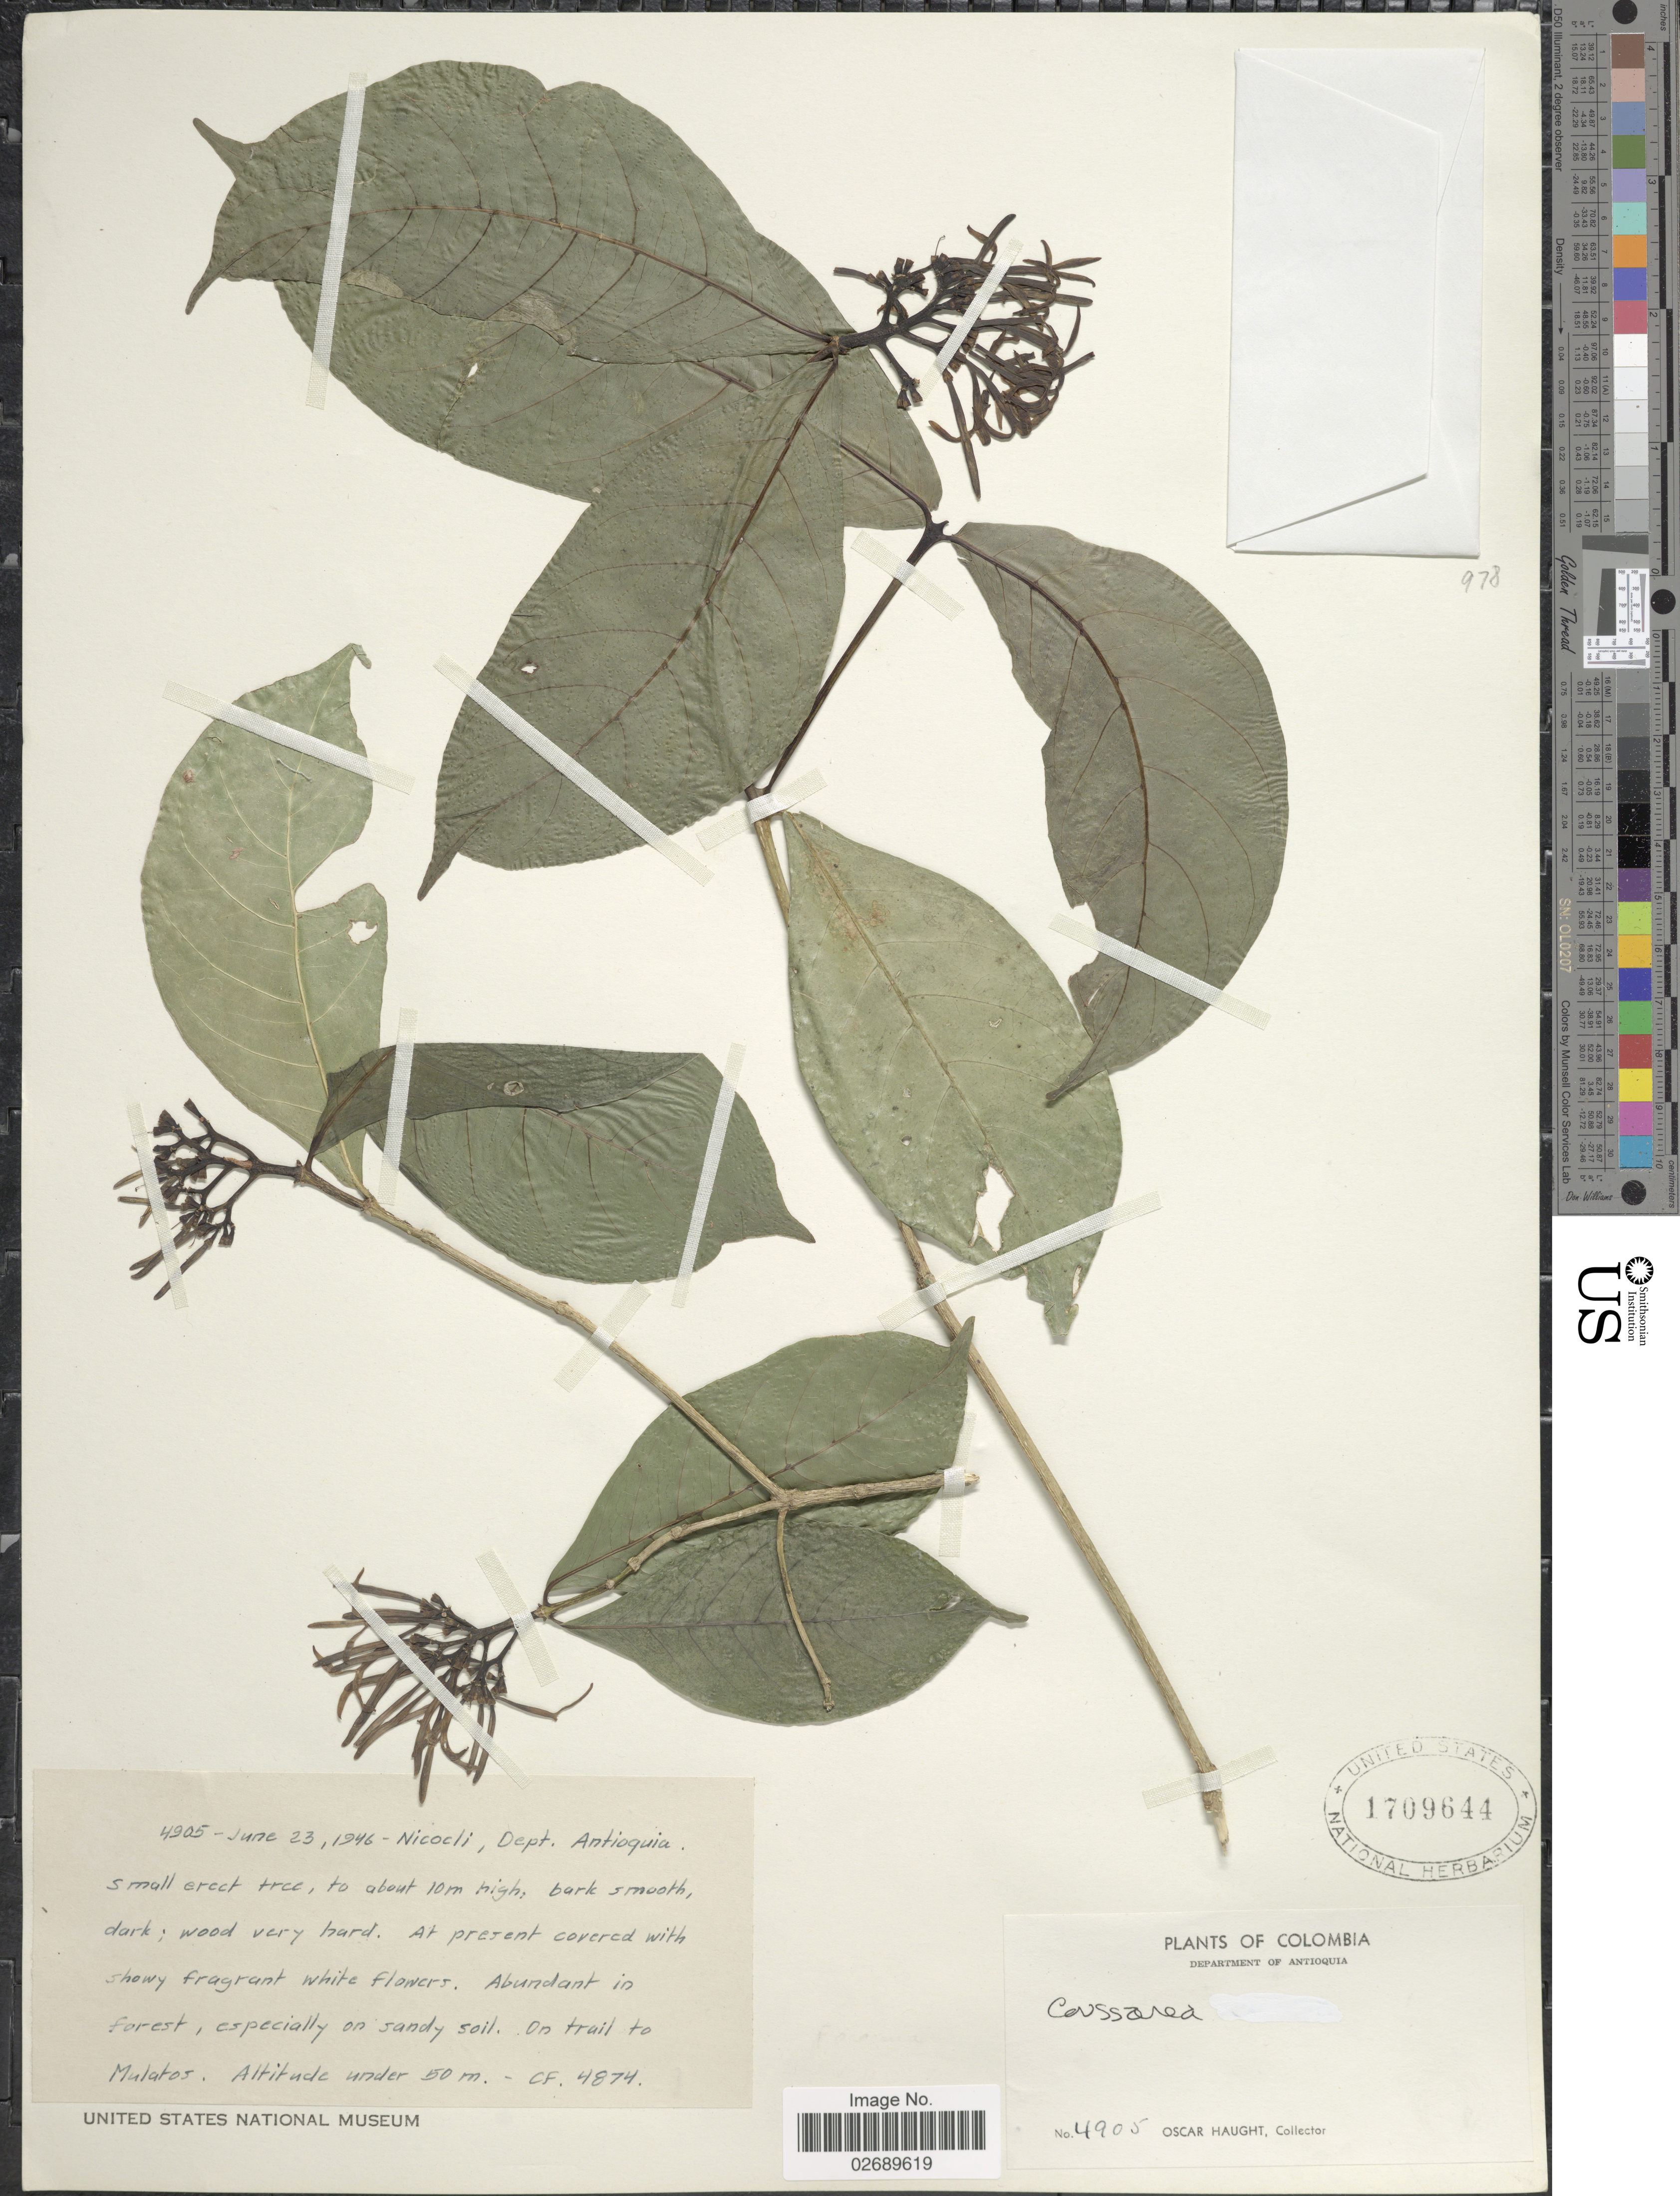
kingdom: Plantae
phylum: Tracheophyta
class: Magnoliopsida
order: Gentianales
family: Rubiaceae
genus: Coussarea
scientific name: Coussarea sp.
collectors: O. L. Haught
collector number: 4905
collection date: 1946-06-23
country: Colombia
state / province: Antioquia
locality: Nicocli. On trail to Mulatos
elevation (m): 50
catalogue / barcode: US 1709644